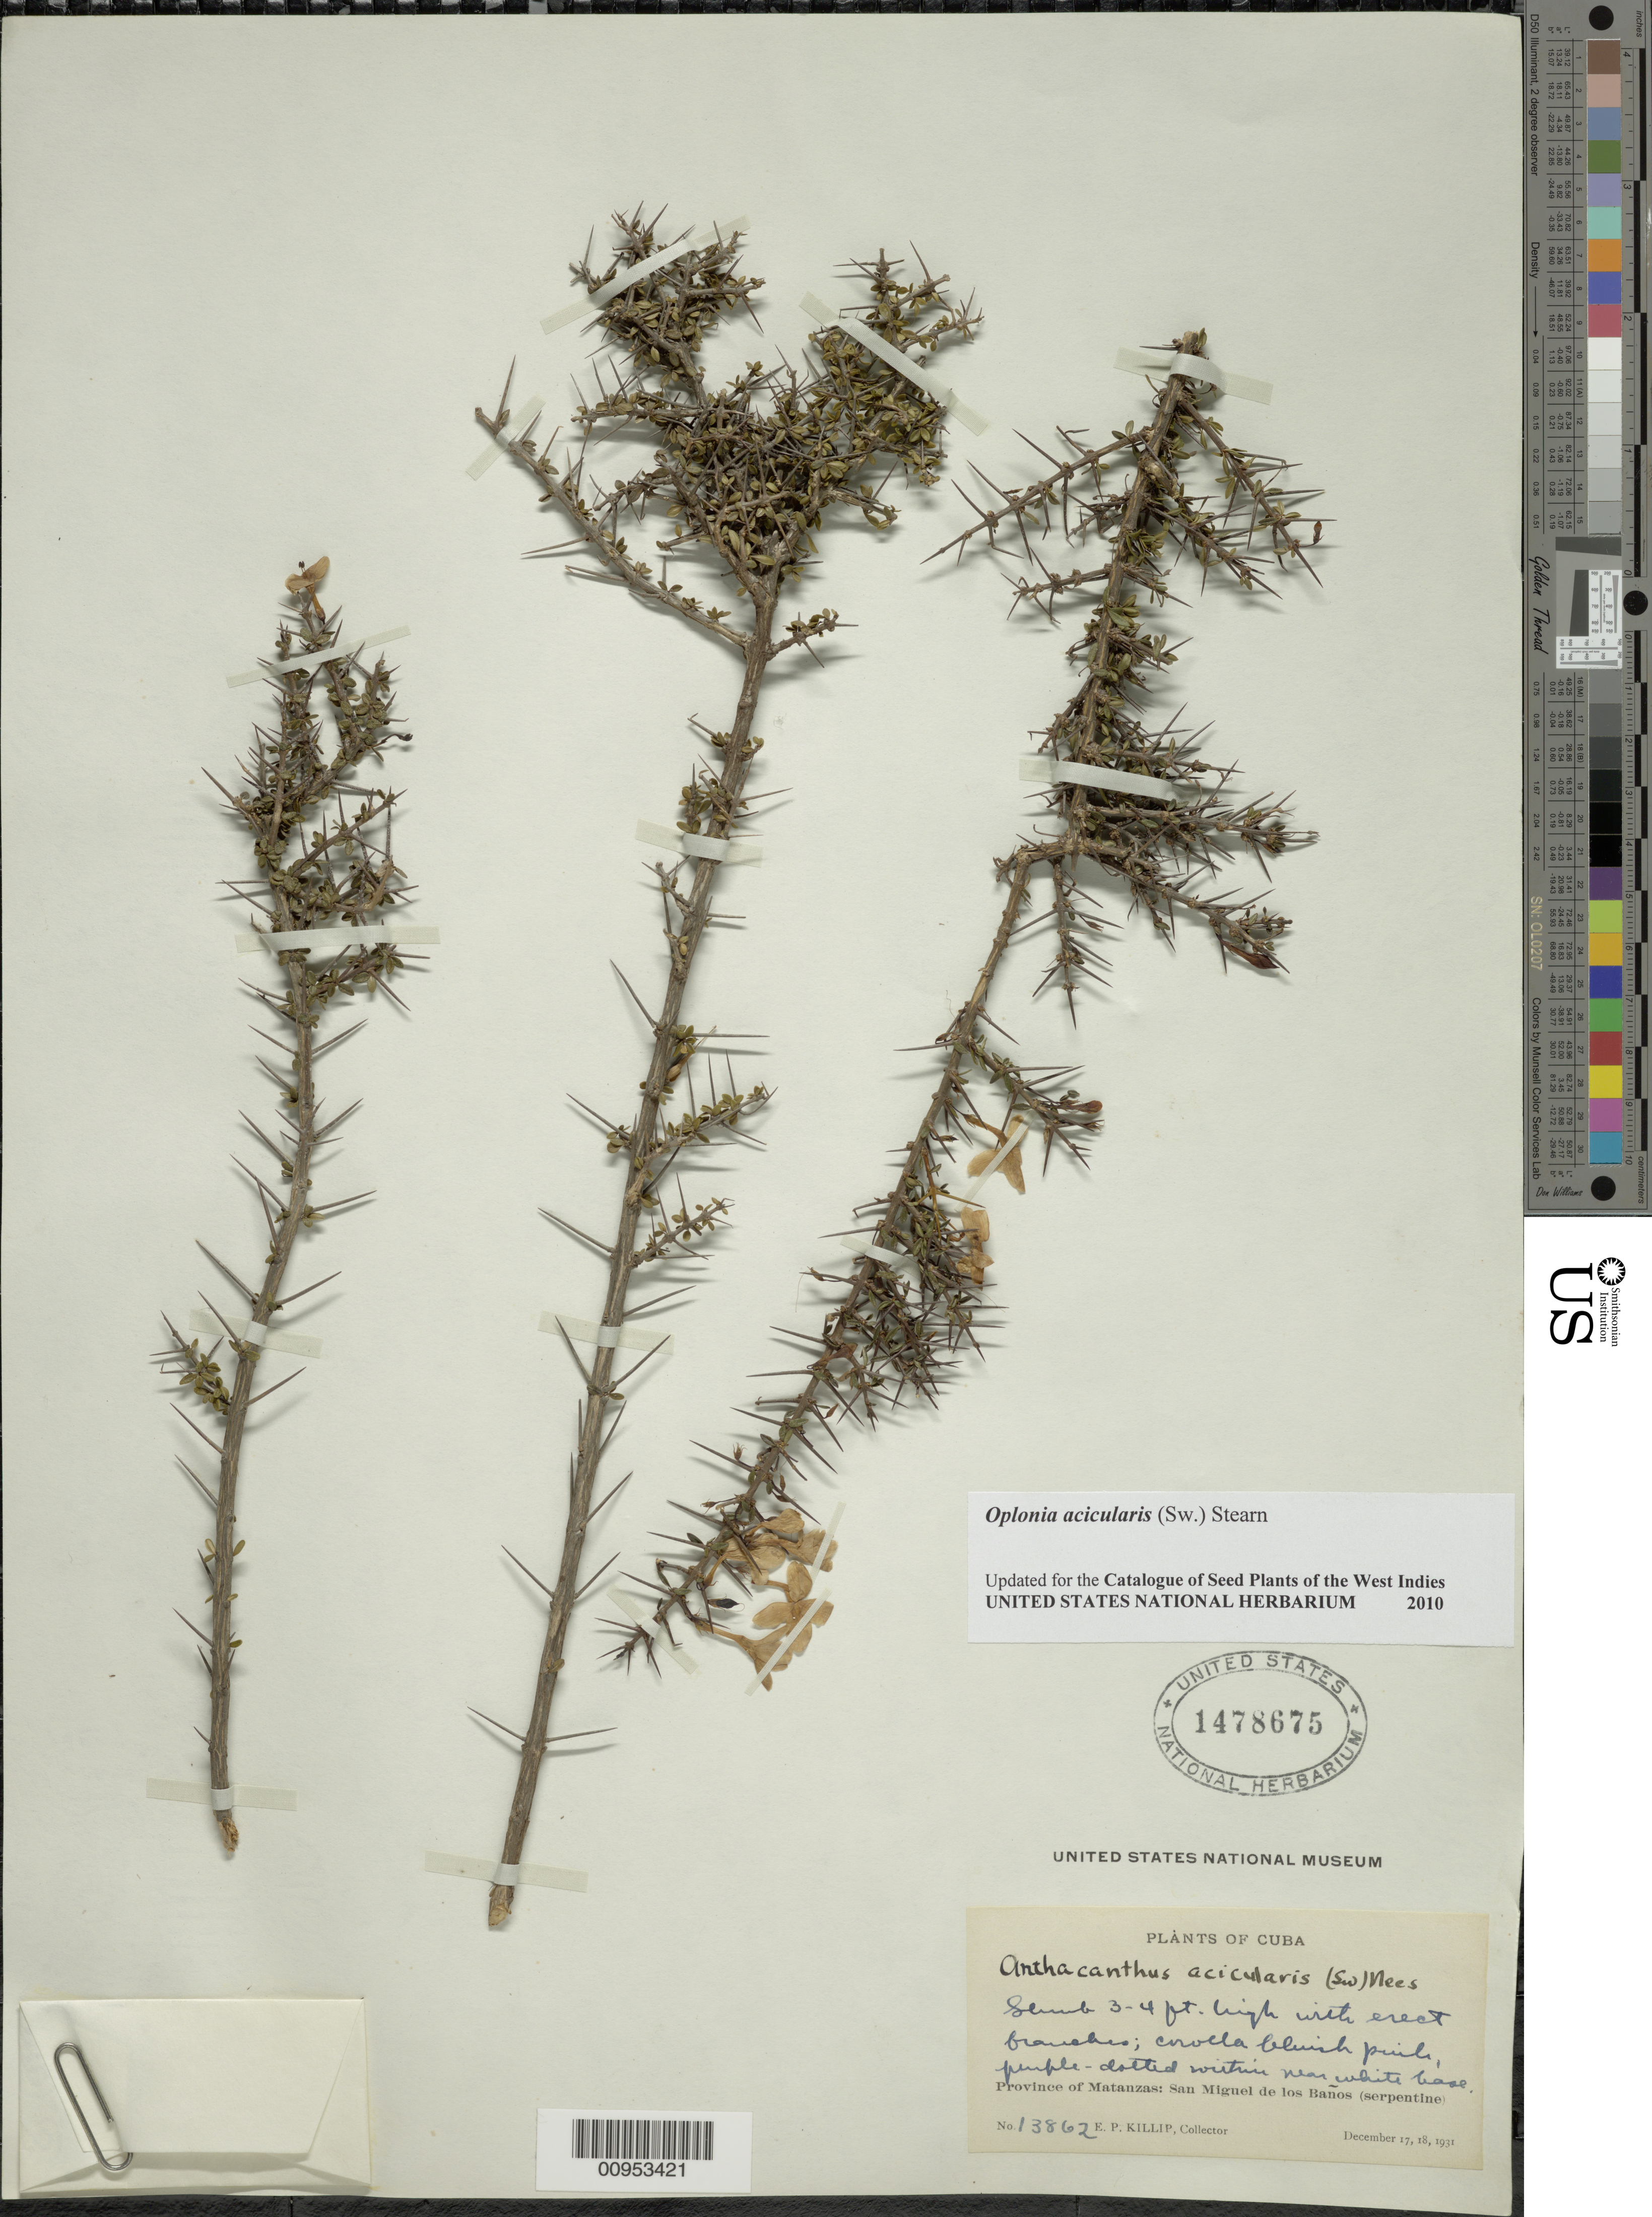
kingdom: Plantae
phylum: Tracheophyta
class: Magnoliopsida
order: Lamiales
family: Acanthaceae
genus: Oplonia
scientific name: Oplonia acicularis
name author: (Sw.) Stearn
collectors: E. P. Killip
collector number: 13862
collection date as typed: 17 Dec 1931 and 18 Dec 1931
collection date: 1931-12-17,1931-12-18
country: Cuba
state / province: Matanzas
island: Cuba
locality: San Miguel de los Baños (serpentine)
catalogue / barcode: US 1478675